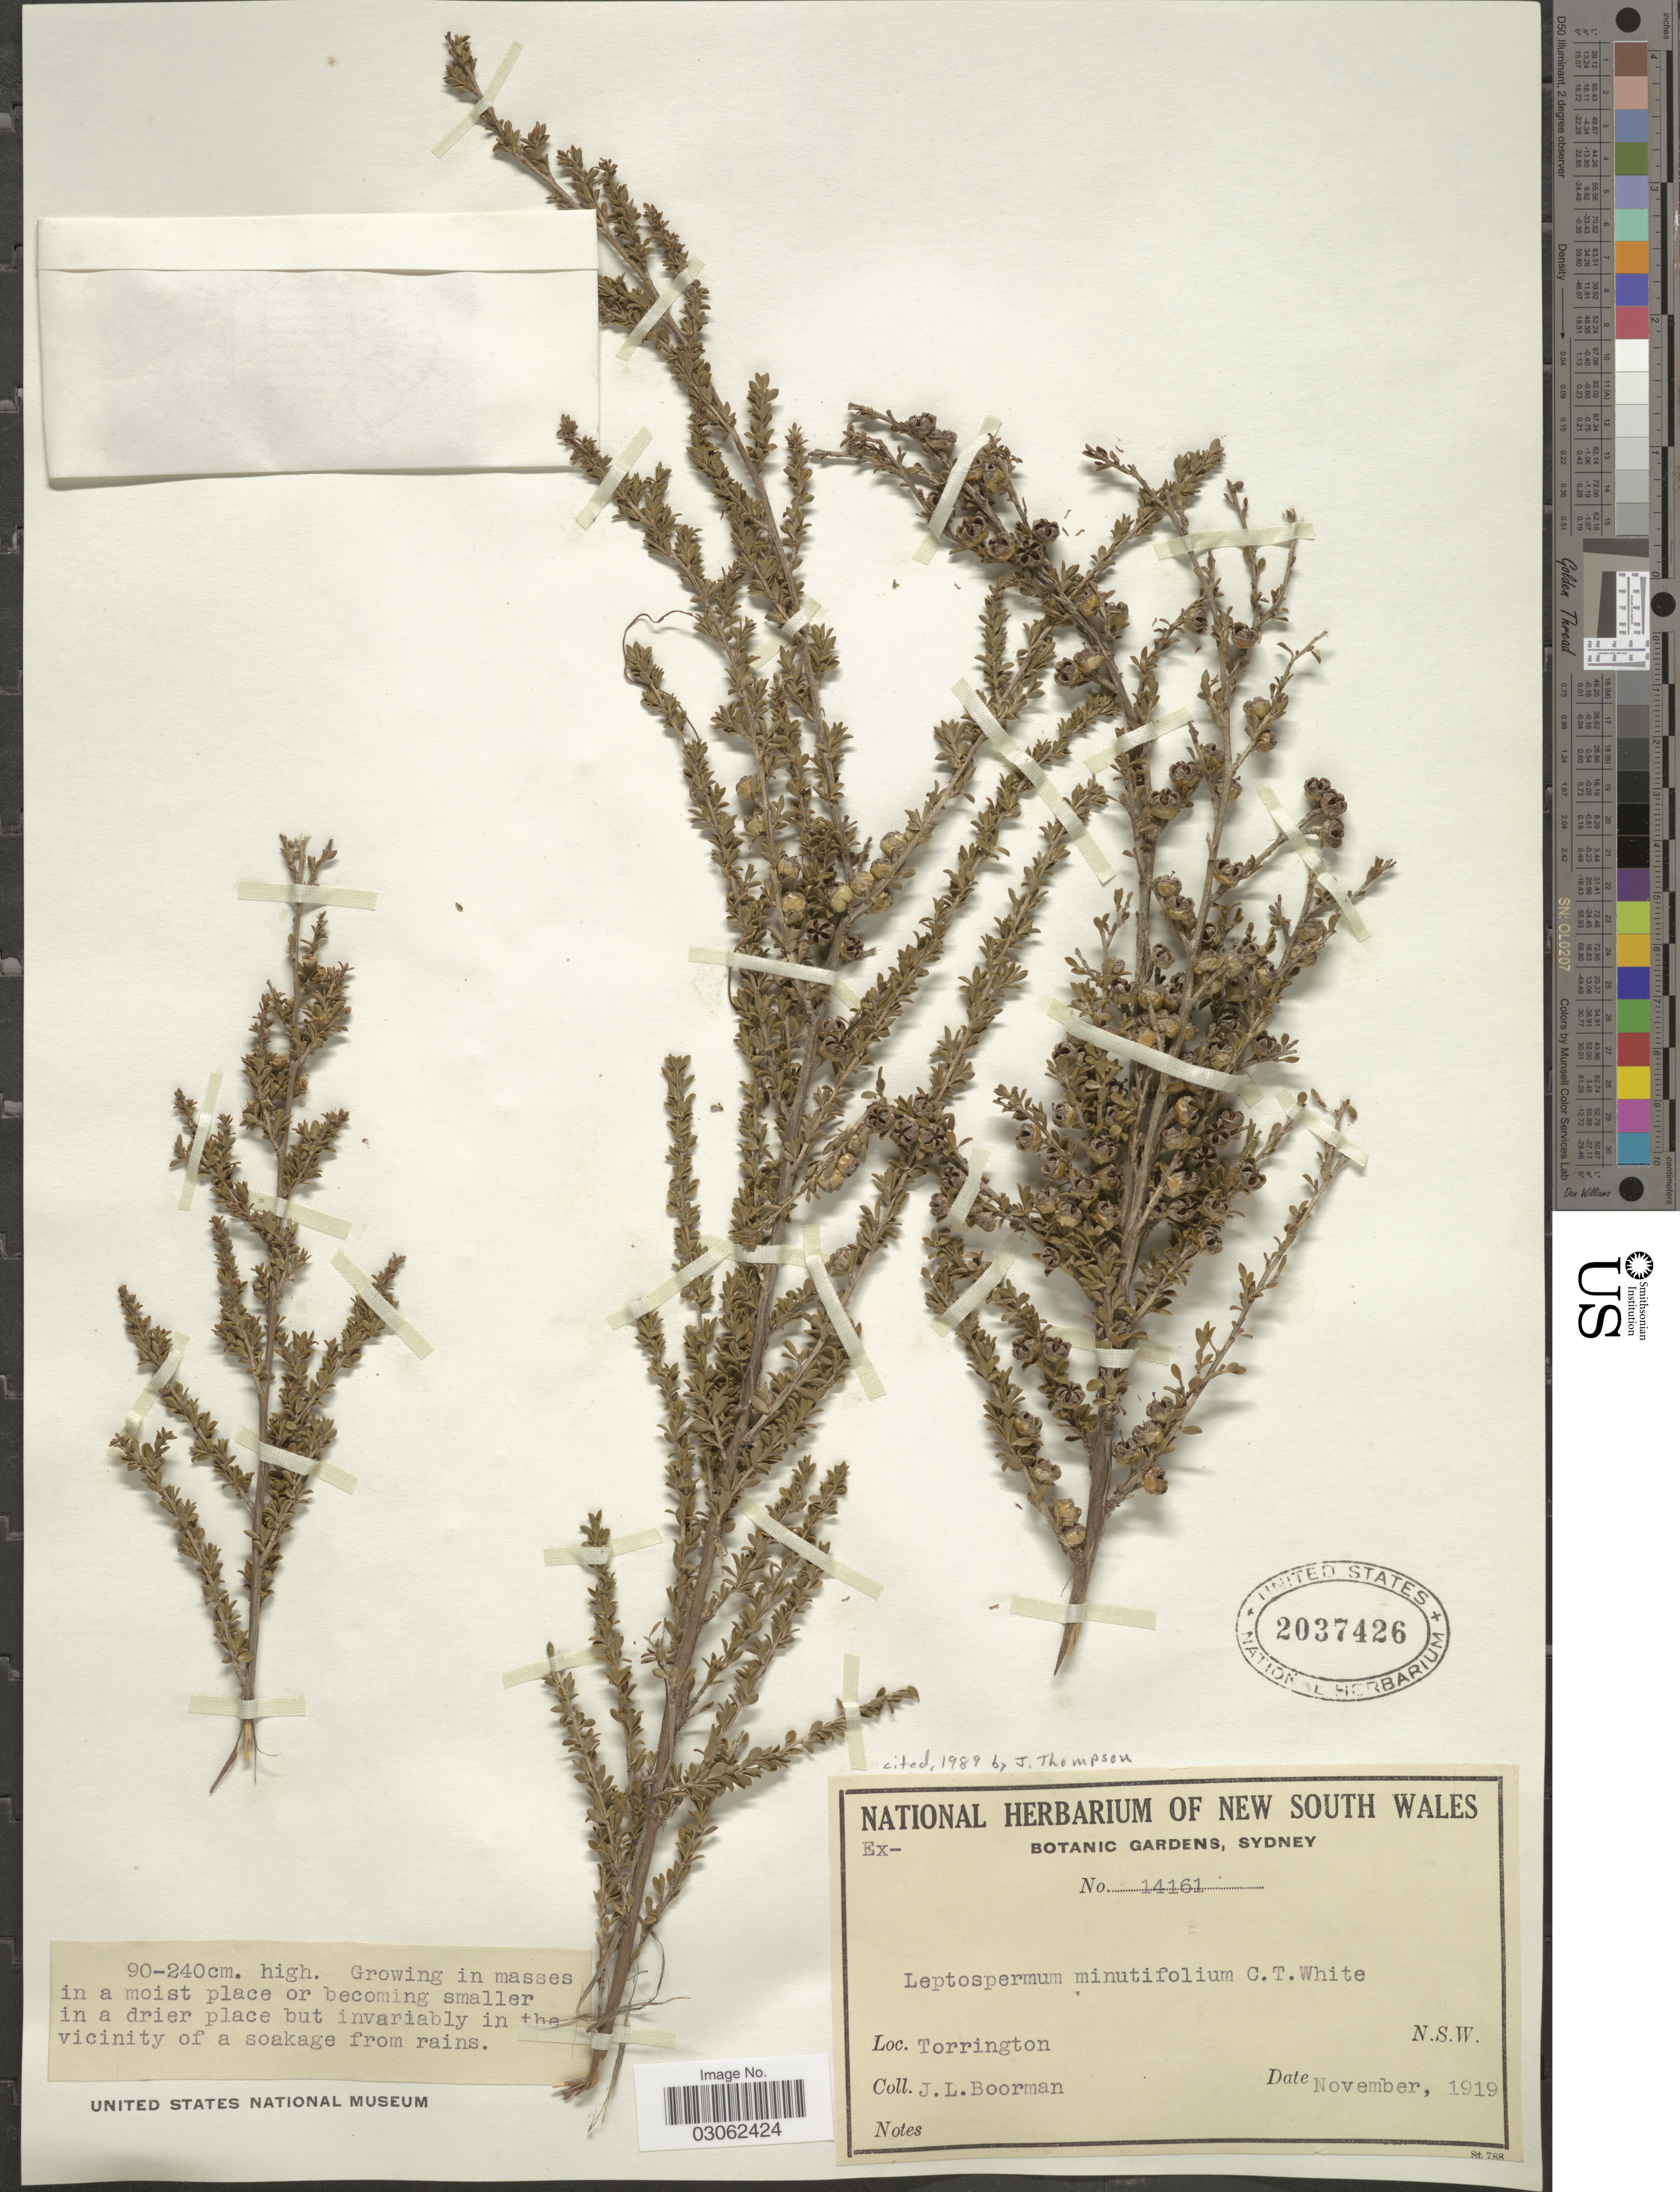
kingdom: Plantae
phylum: Tracheophyta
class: Magnoliopsida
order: Myrtales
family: Myrtaceae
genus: Leptospermum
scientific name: Leptospermum minutifolium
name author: C.T. White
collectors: J. Boorman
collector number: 14161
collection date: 1919-11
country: Australia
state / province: New South Wales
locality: Torrington N.S.W.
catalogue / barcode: US 2037426